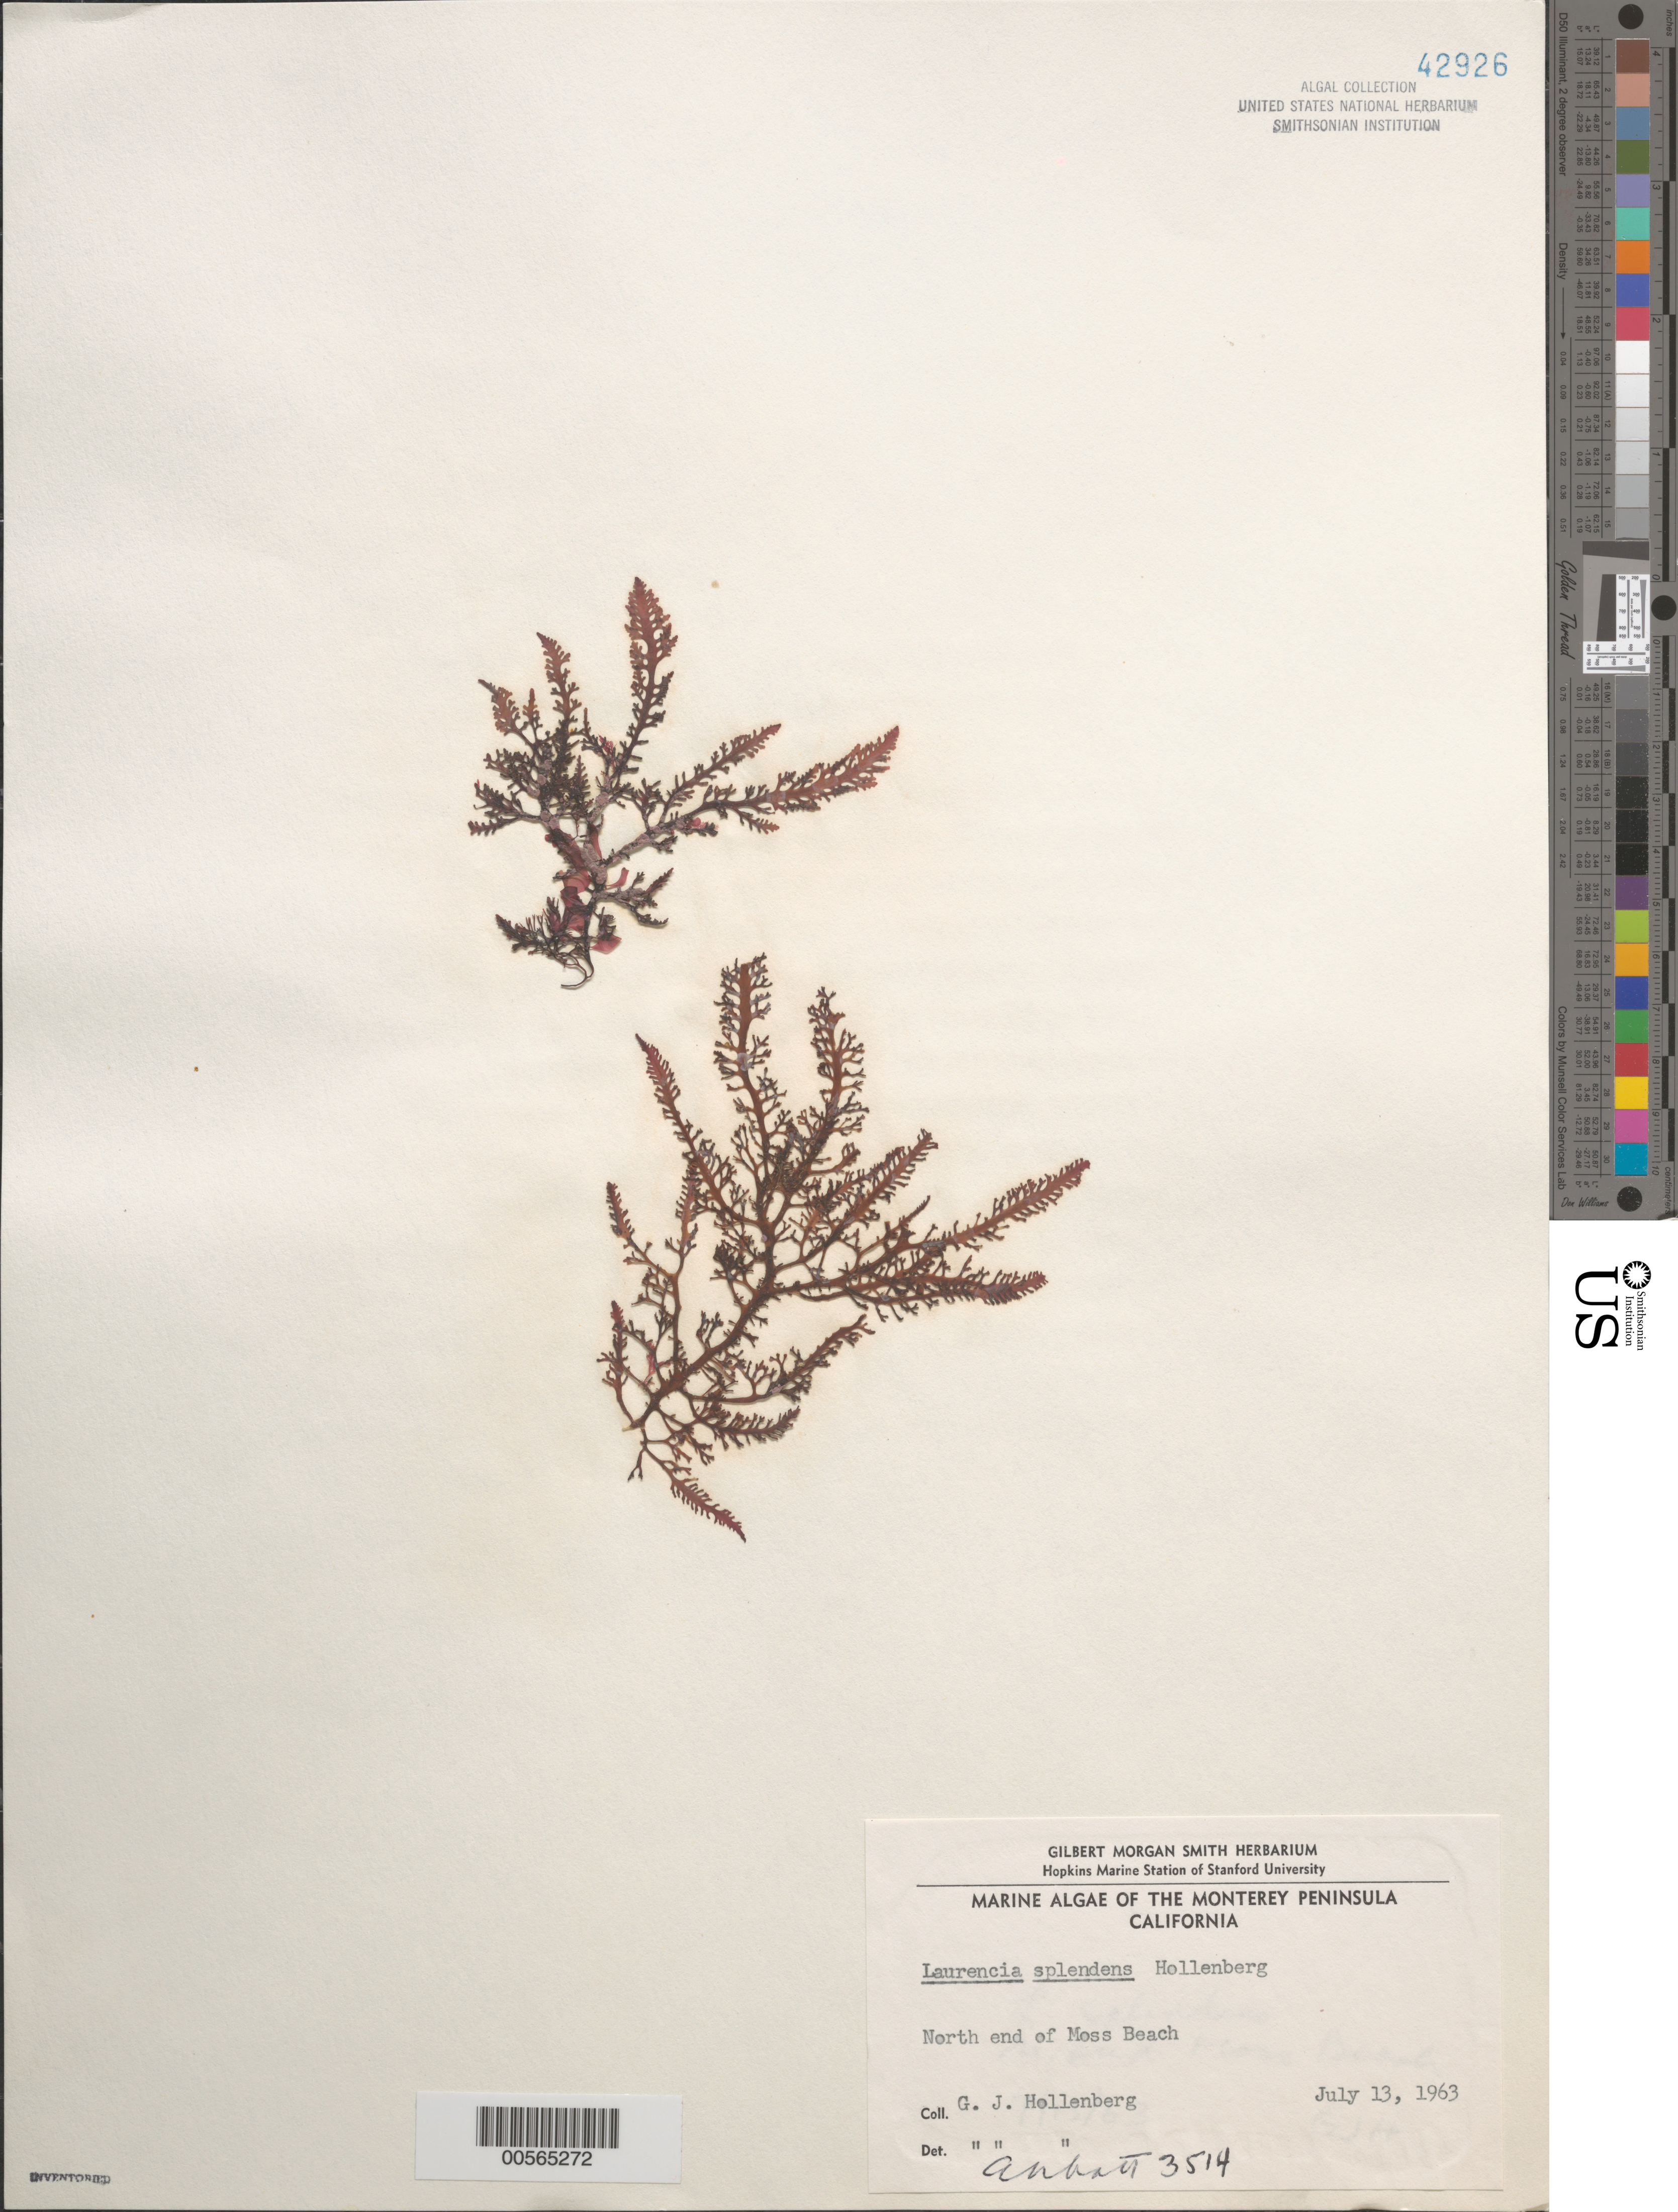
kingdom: Plantae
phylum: Rhodophyta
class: Florideophyceae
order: Ceramiales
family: Rhodomelaceae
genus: Osmundea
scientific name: Osmundea splendens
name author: (Hollenb.) K.W. Nam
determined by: Algae name updating Project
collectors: G. Hollenberg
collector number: GJH 3514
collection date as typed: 13 Jul 1963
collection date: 1963-07-13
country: United States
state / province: California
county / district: Monterey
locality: Moss Beach, north end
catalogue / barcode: US 42926